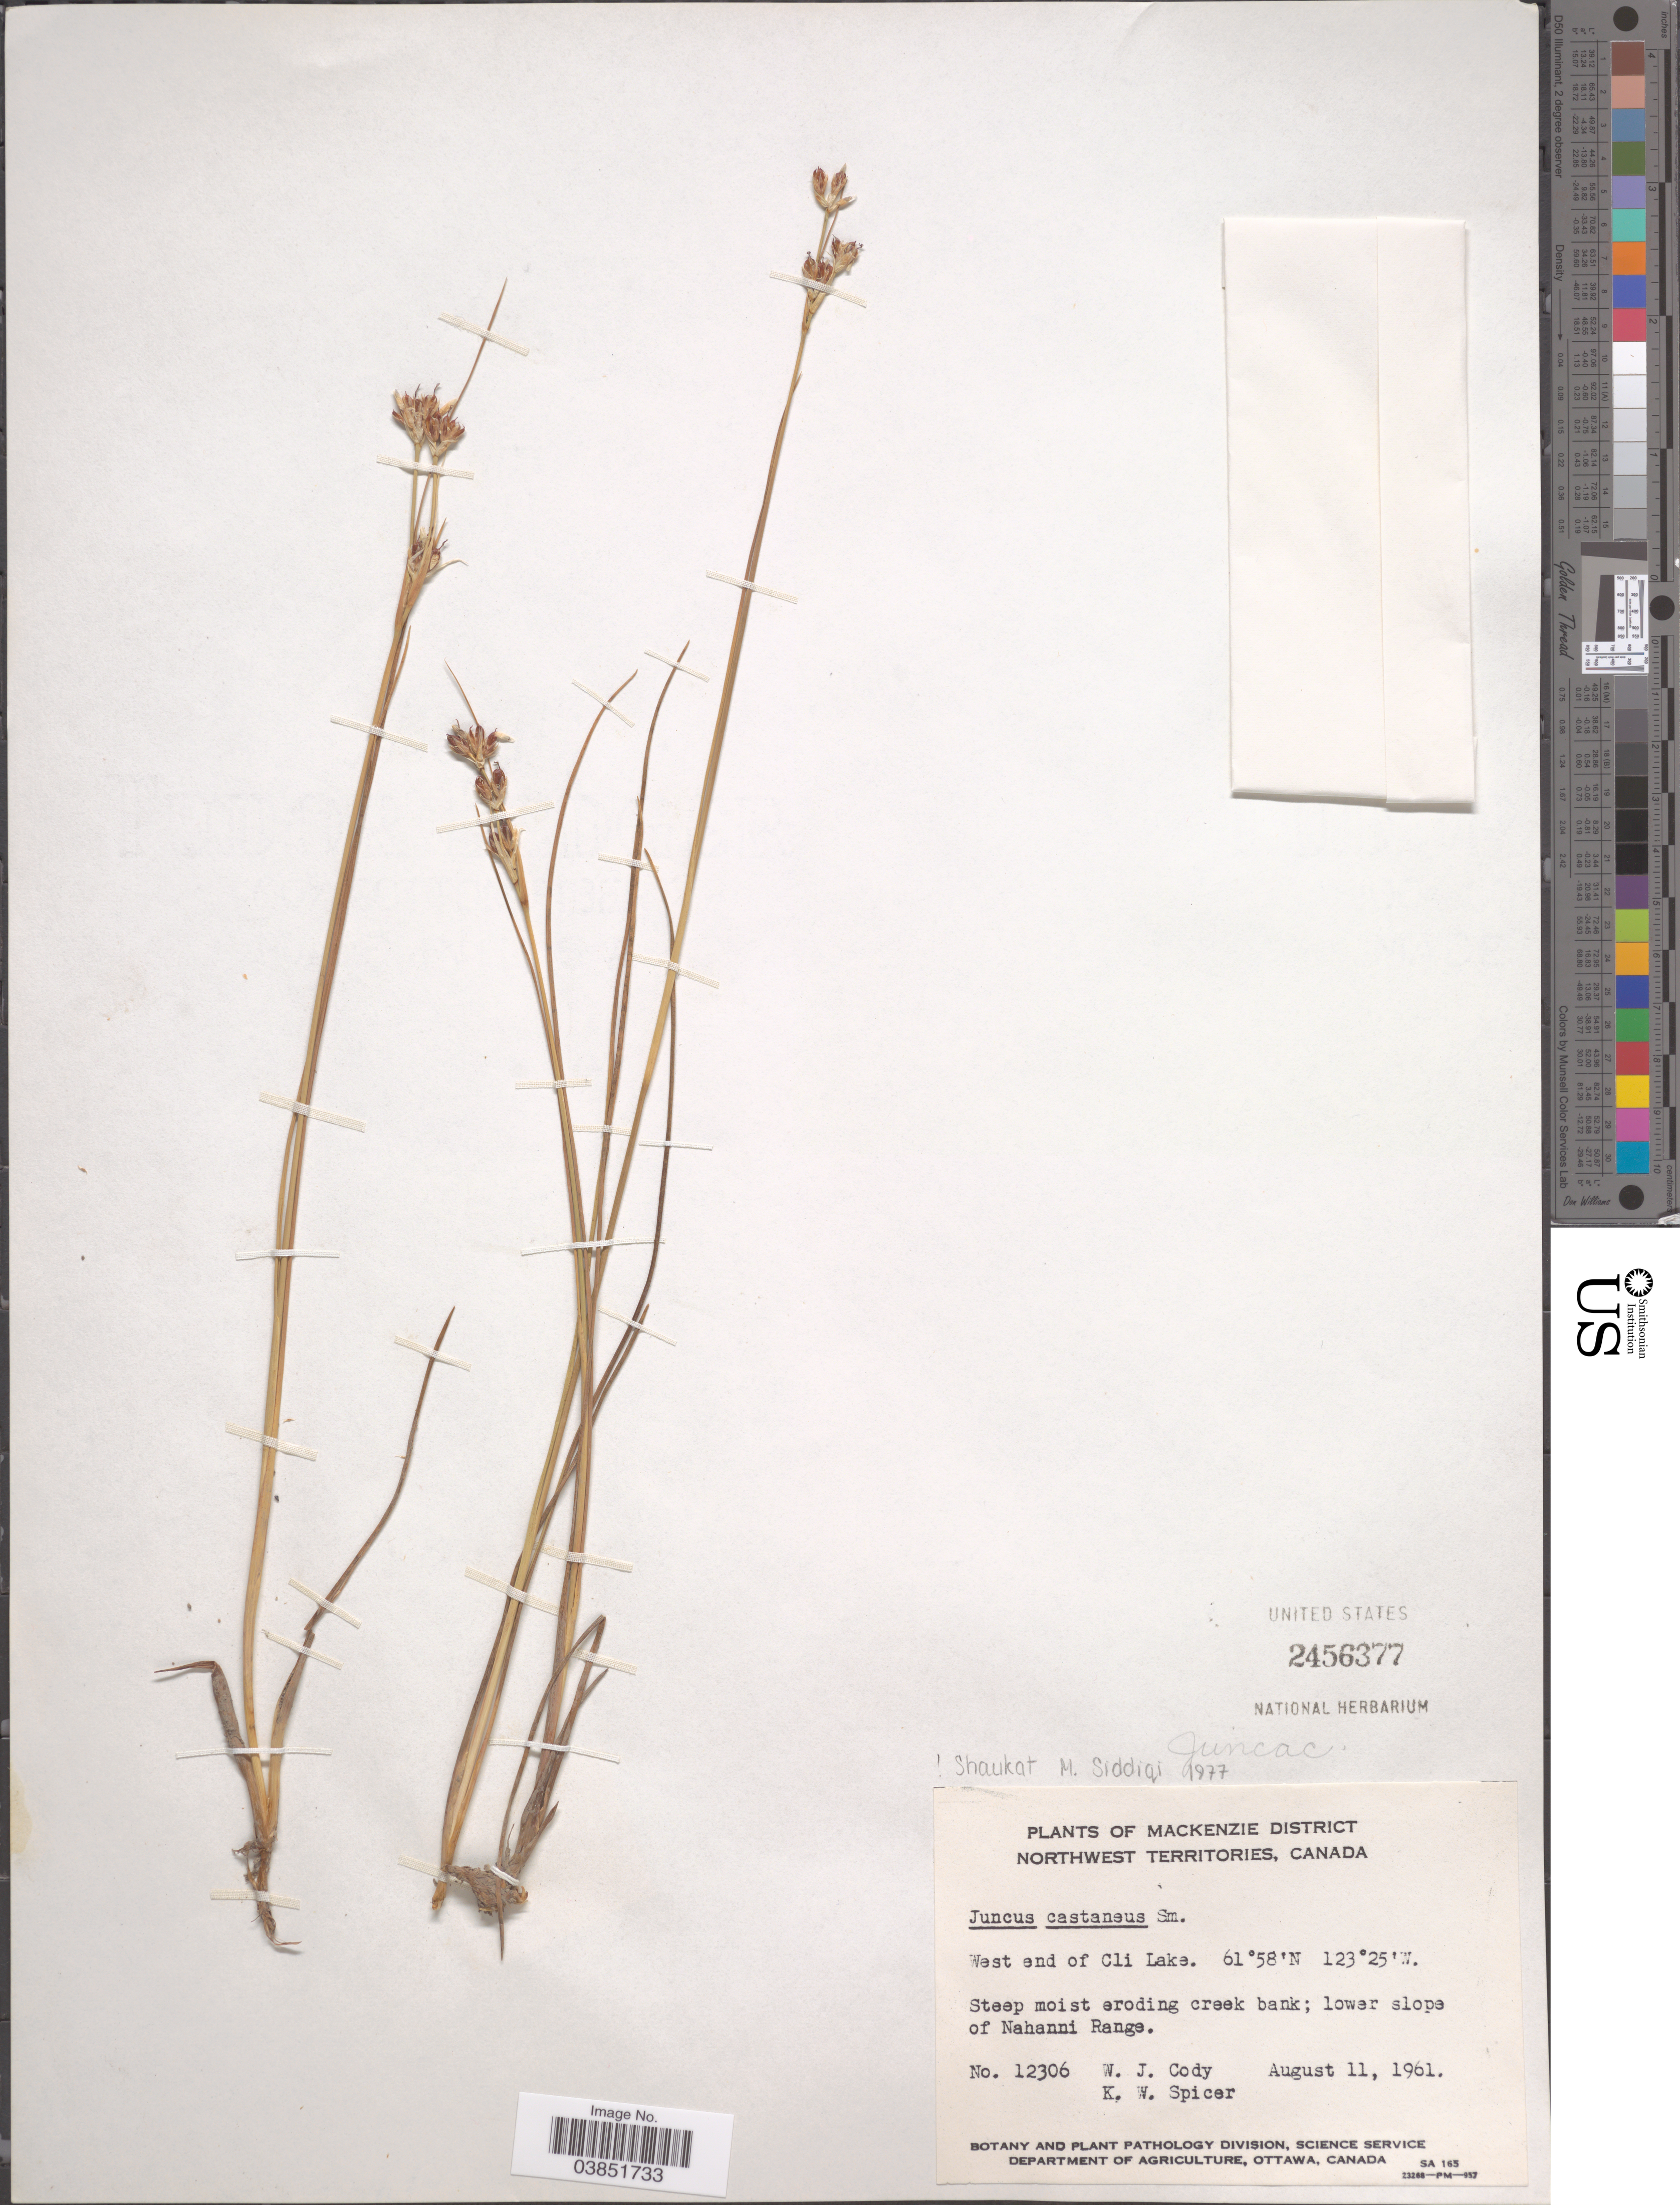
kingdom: Plantae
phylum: Tracheophyta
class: Liliopsida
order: Poales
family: Juncaceae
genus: Juncus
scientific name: Juncus castaneus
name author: Sm.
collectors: W. Cody & K. Spicer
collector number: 12306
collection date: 1961-08-11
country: Canada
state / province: Northwest Territories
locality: Mackenzie District. West end of Cli Lake. Lower slope of Nahanni Range.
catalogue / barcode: US 2456377